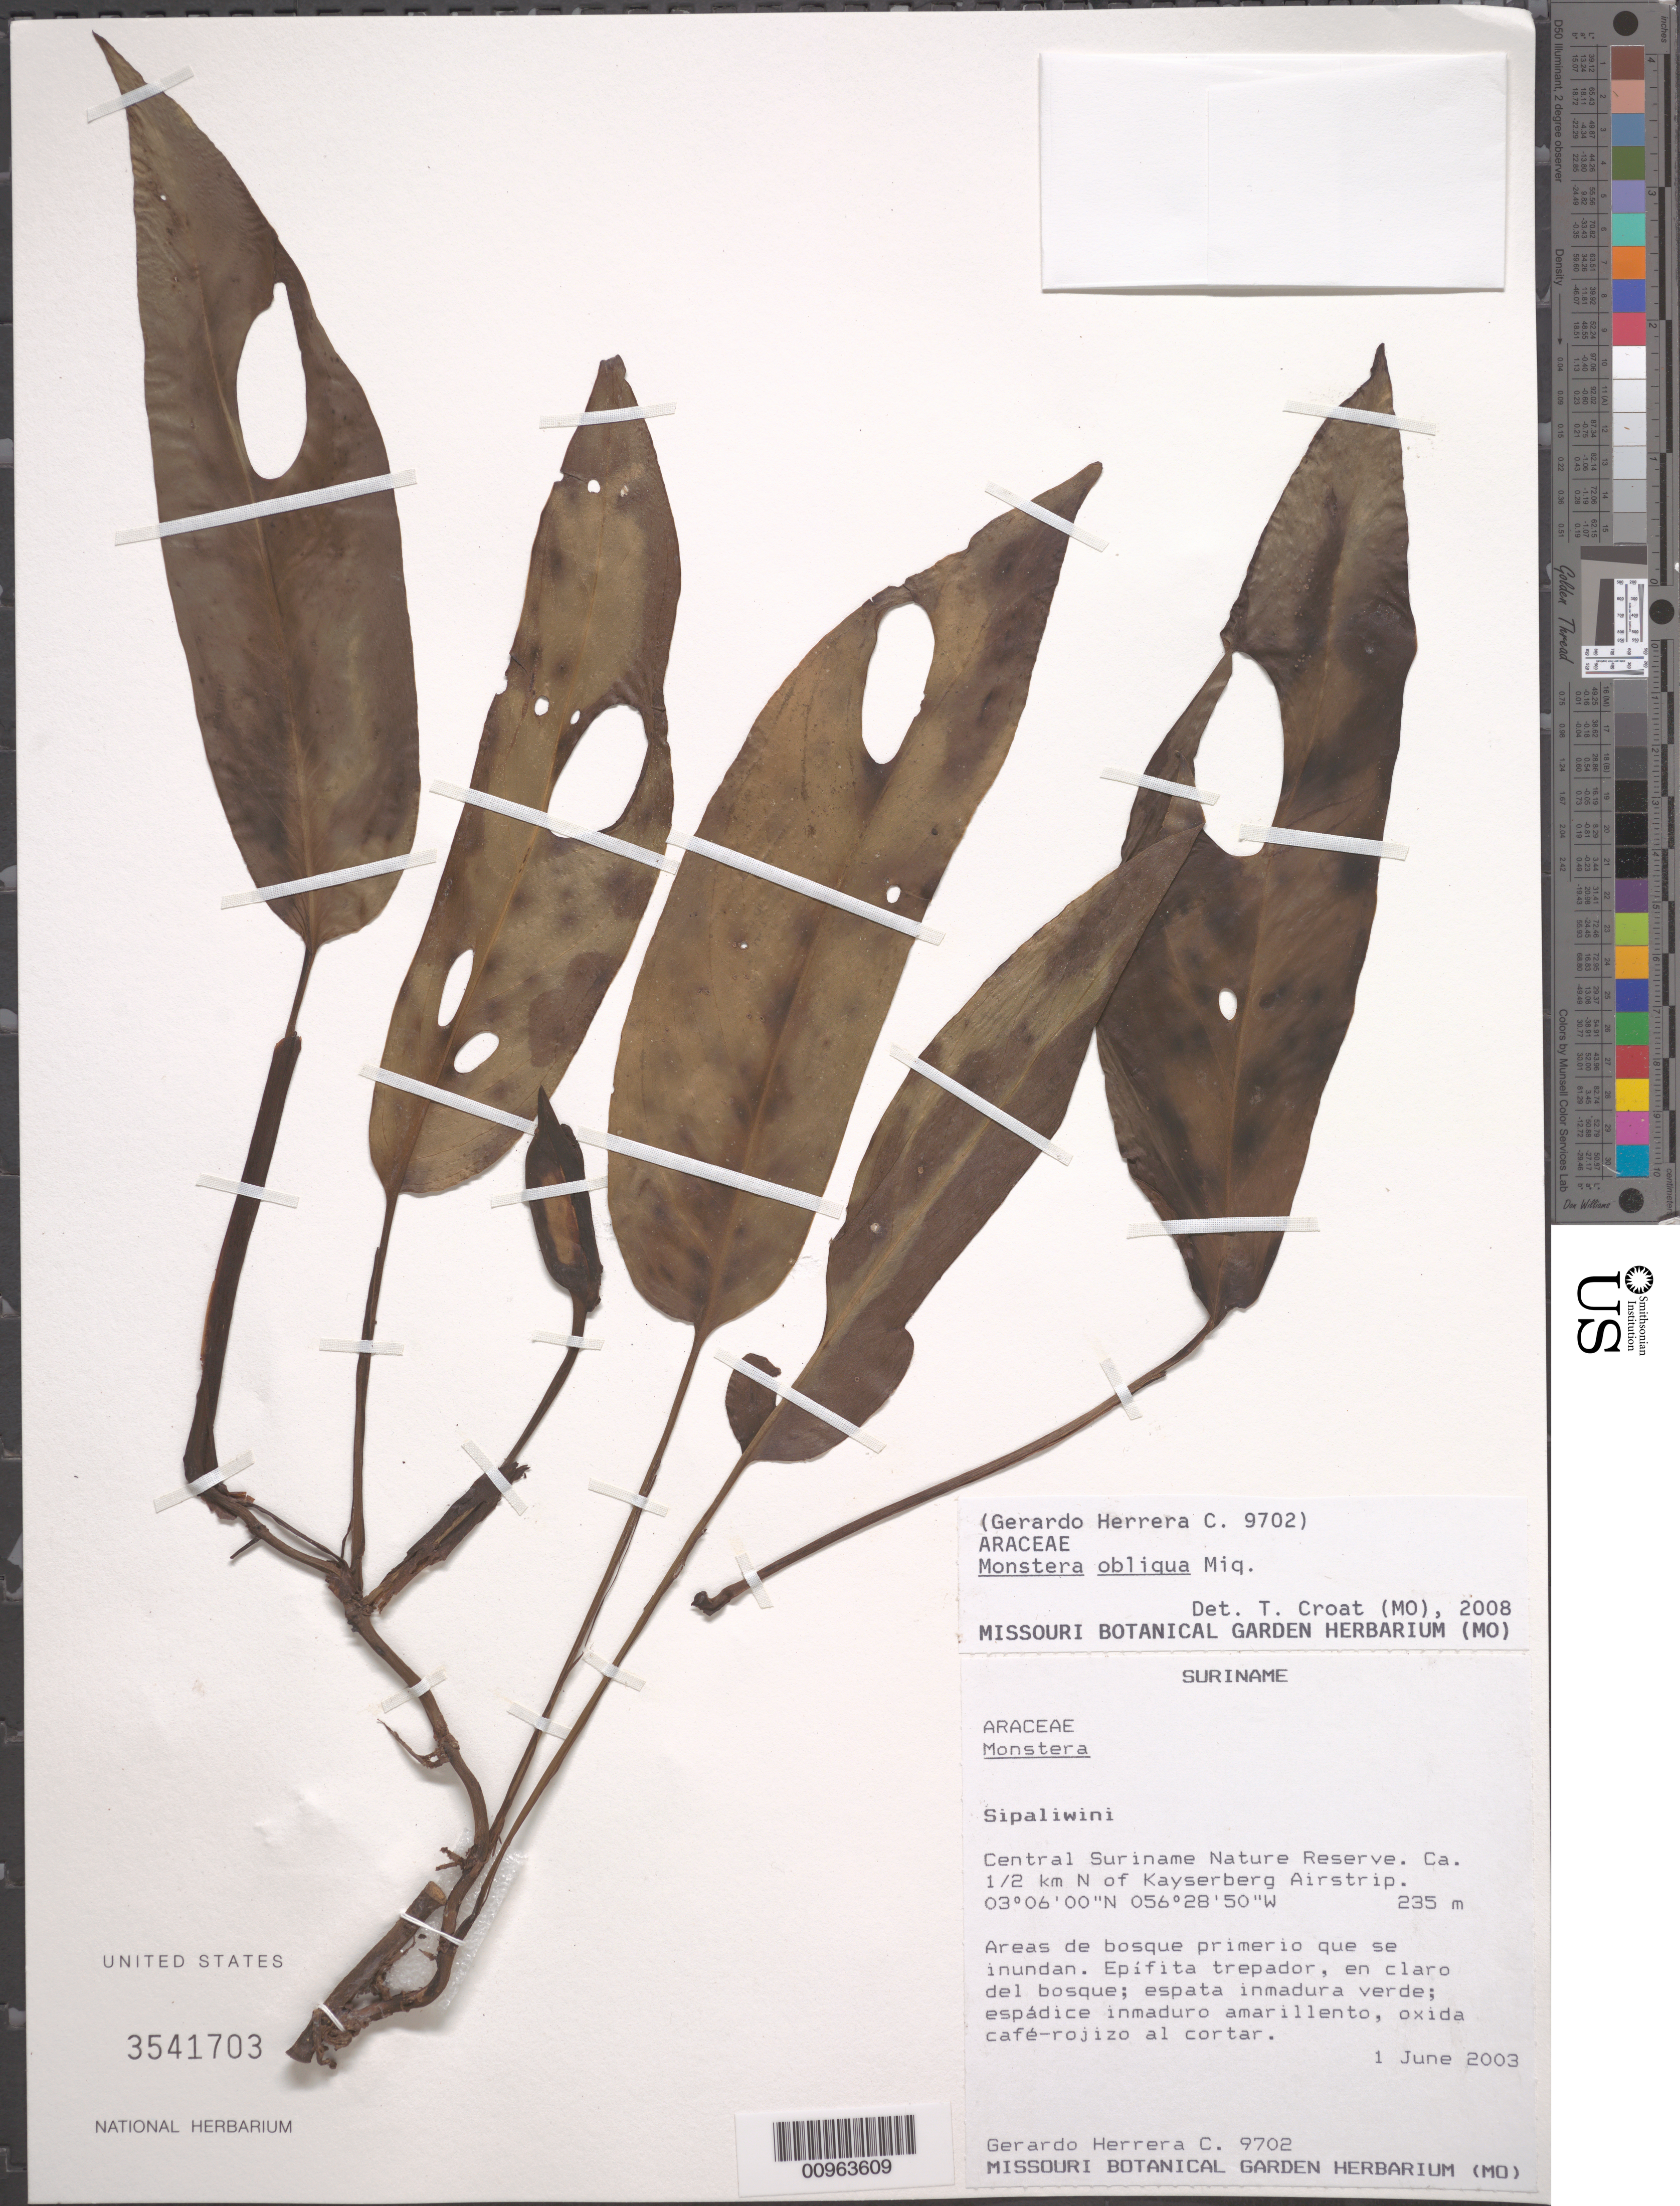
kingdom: Plantae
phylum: Tracheophyta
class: Liliopsida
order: Alismatales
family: Araceae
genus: Monstera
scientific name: Monstera obliqua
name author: Miq.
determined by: Croat, Thomas B., Missouri Botanical Garden (MO)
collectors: G. Herrera Ch.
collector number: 9702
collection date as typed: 1-Jun-03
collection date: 2003-06-01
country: Suriname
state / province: Sipaliwini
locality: Central Suriname Nature Reserve. Ca. 0.5 km N of Kayserberg Airstrip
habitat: Areas de bosque primerio que se inundan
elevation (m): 235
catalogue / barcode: US 3541703